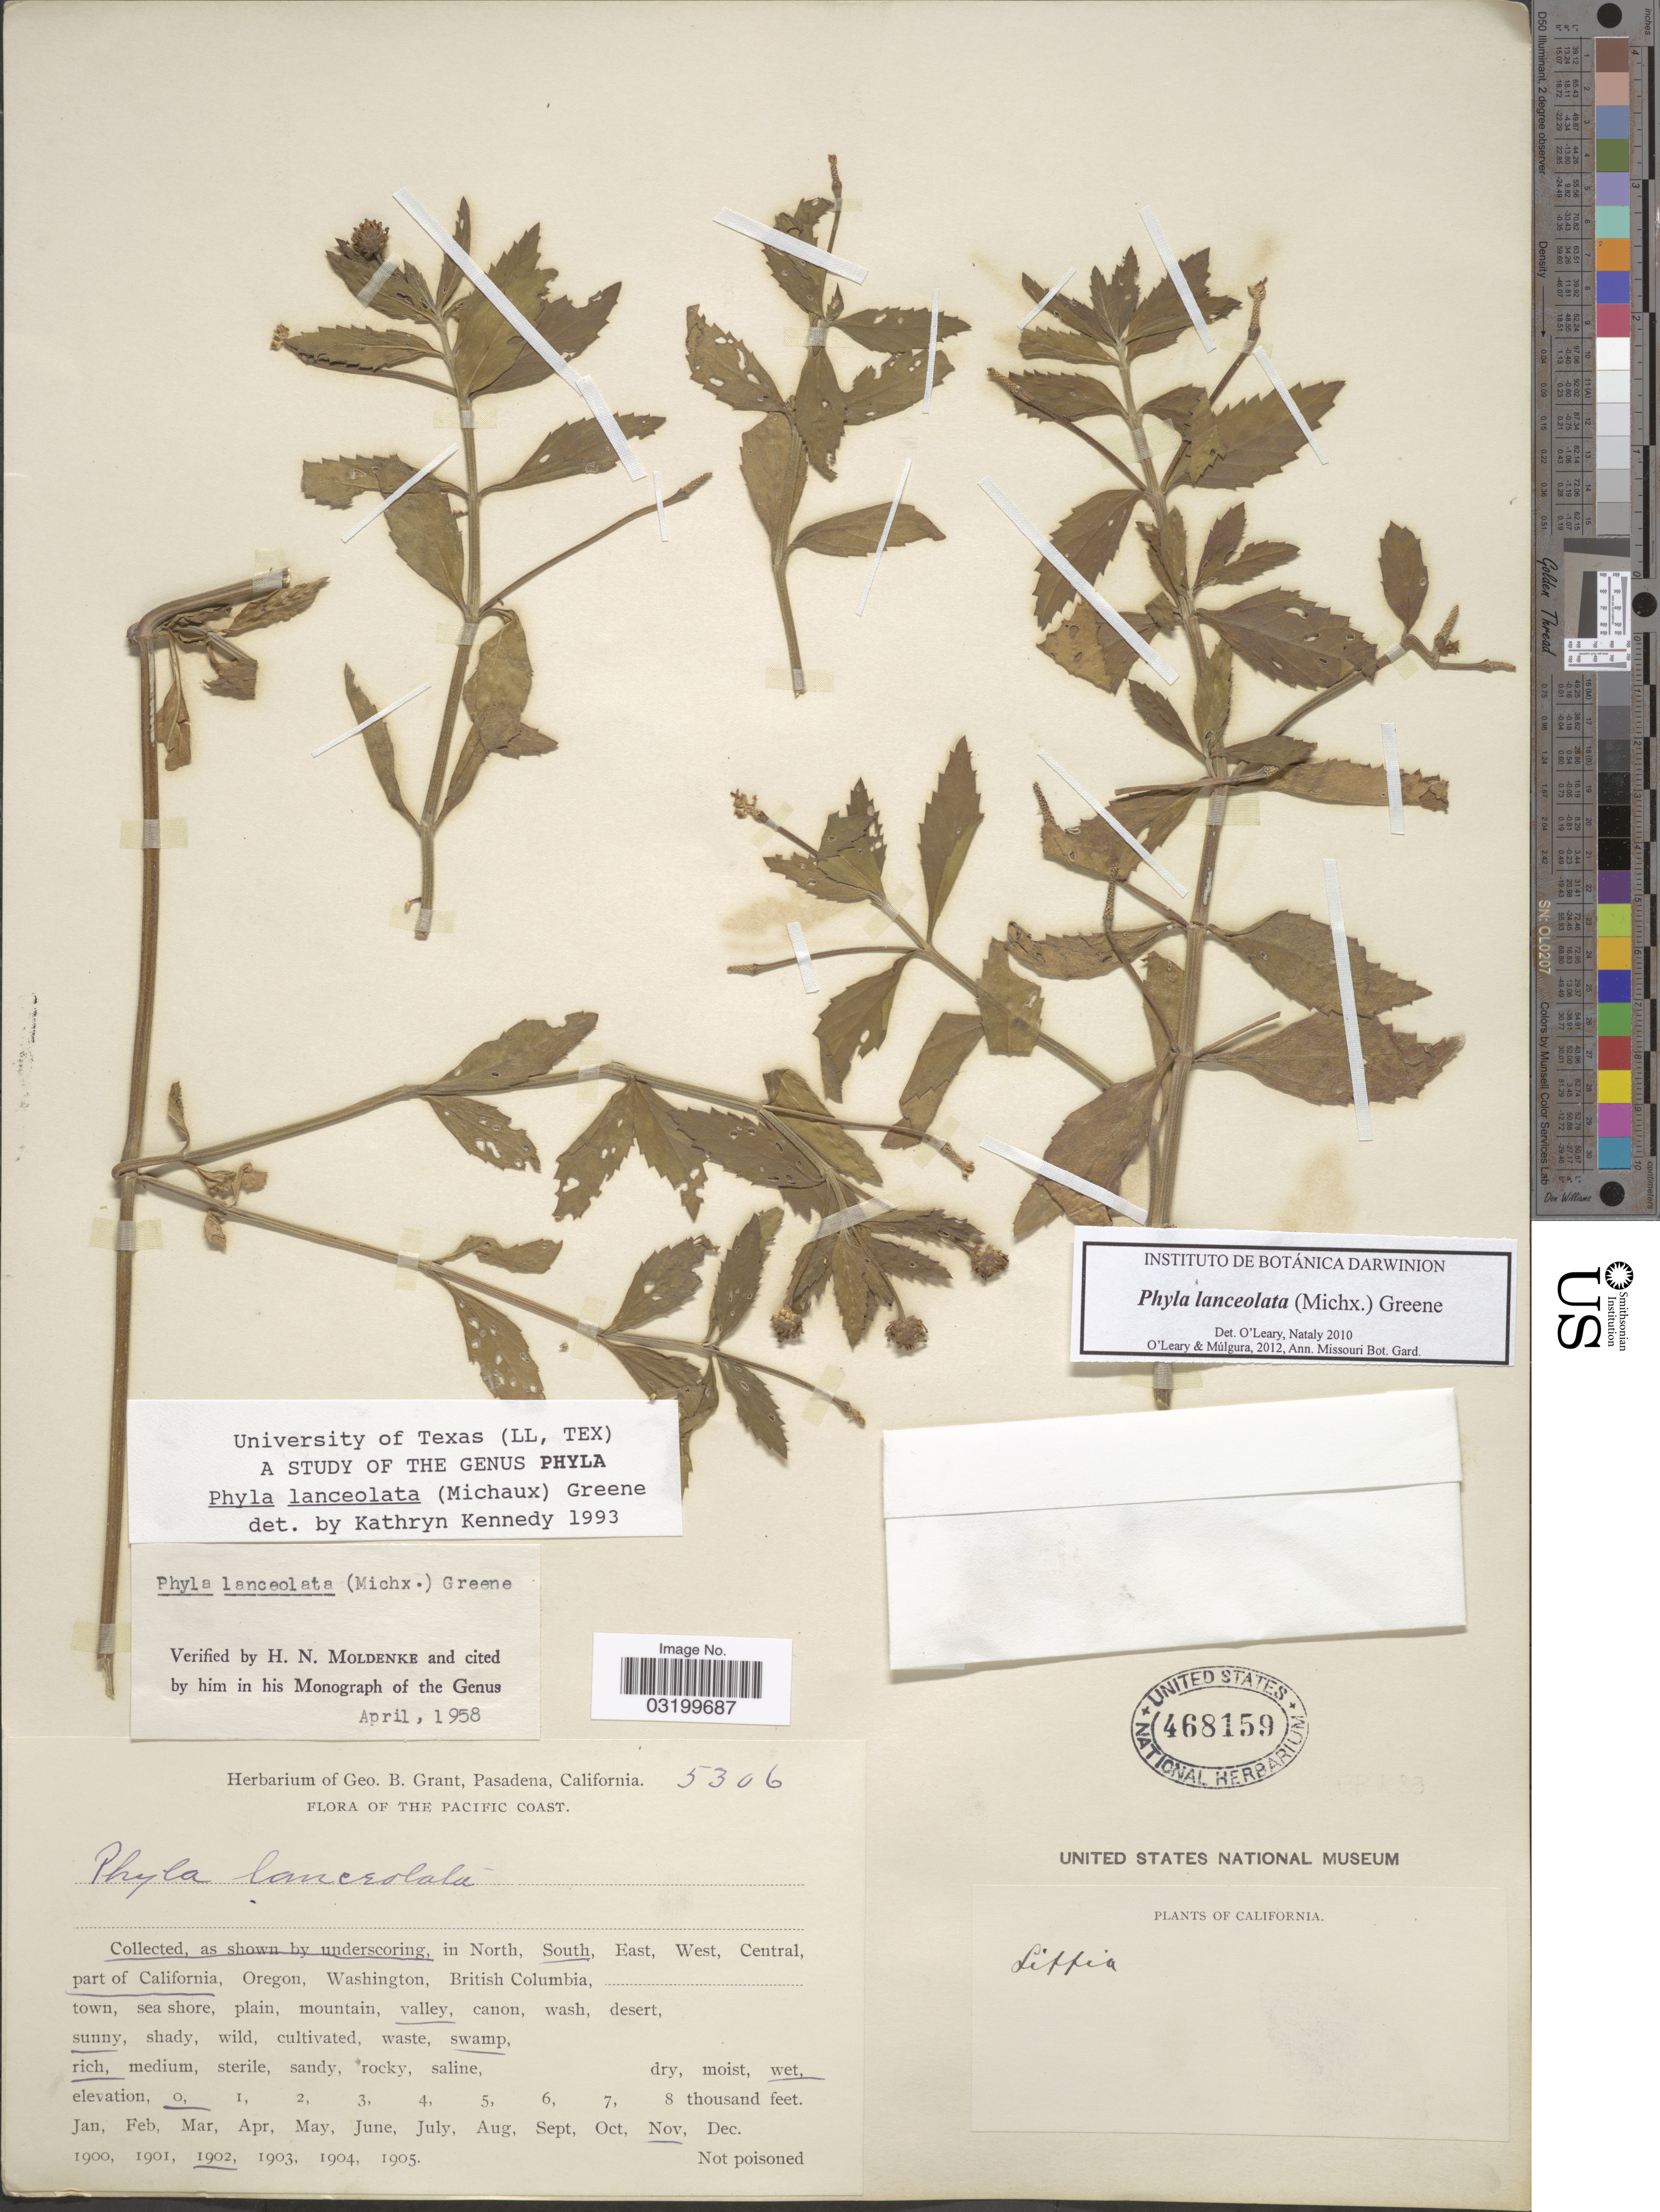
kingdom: Plantae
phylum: Tracheophyta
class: Magnoliopsida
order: Lamiales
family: Verbenaceae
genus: Phyla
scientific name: Phyla lanceolata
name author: (Michx.) Greene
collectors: G. Grant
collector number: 5306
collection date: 1902-11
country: United States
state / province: California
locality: The Pacific Coast. South part of California. Valley.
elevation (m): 0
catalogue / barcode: US 468159